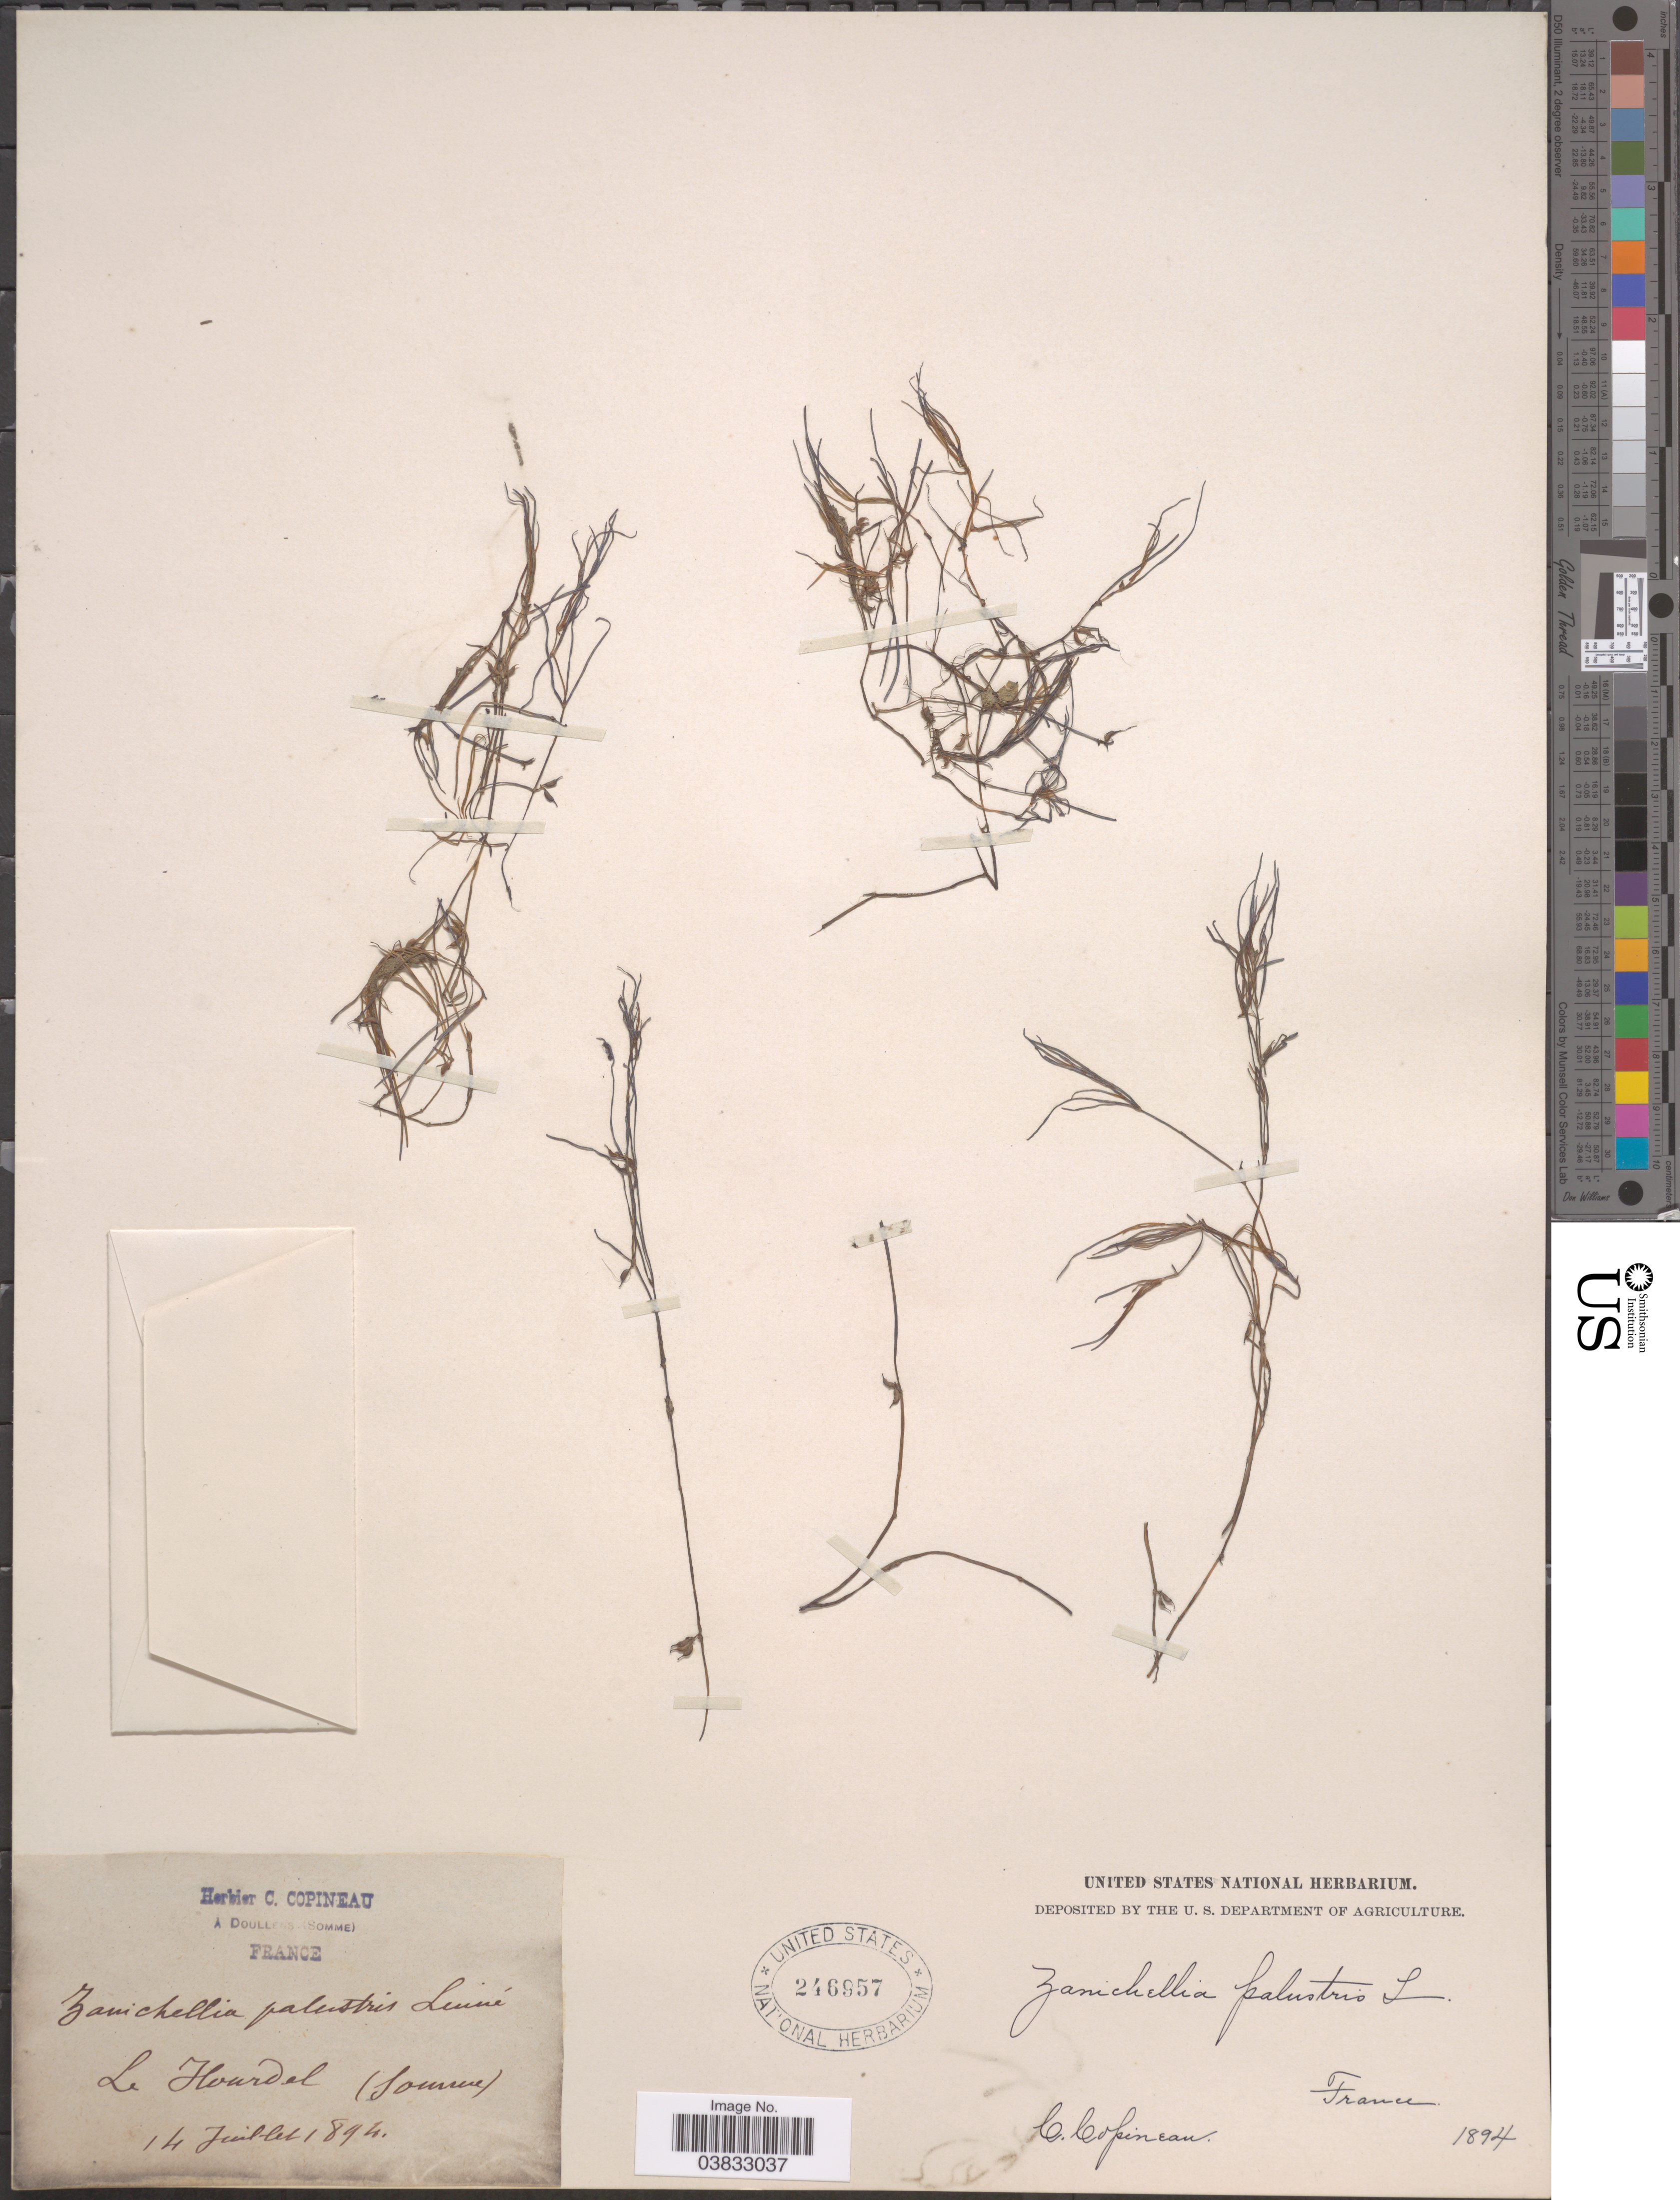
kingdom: Plantae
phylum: Tracheophyta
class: Liliopsida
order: Alismatales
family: Potamogetonaceae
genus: Zannichellia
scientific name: Zannichellia palustris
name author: L.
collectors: C. Copineau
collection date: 1894-07-14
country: France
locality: Le Hourdel (Somme).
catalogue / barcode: US 246957